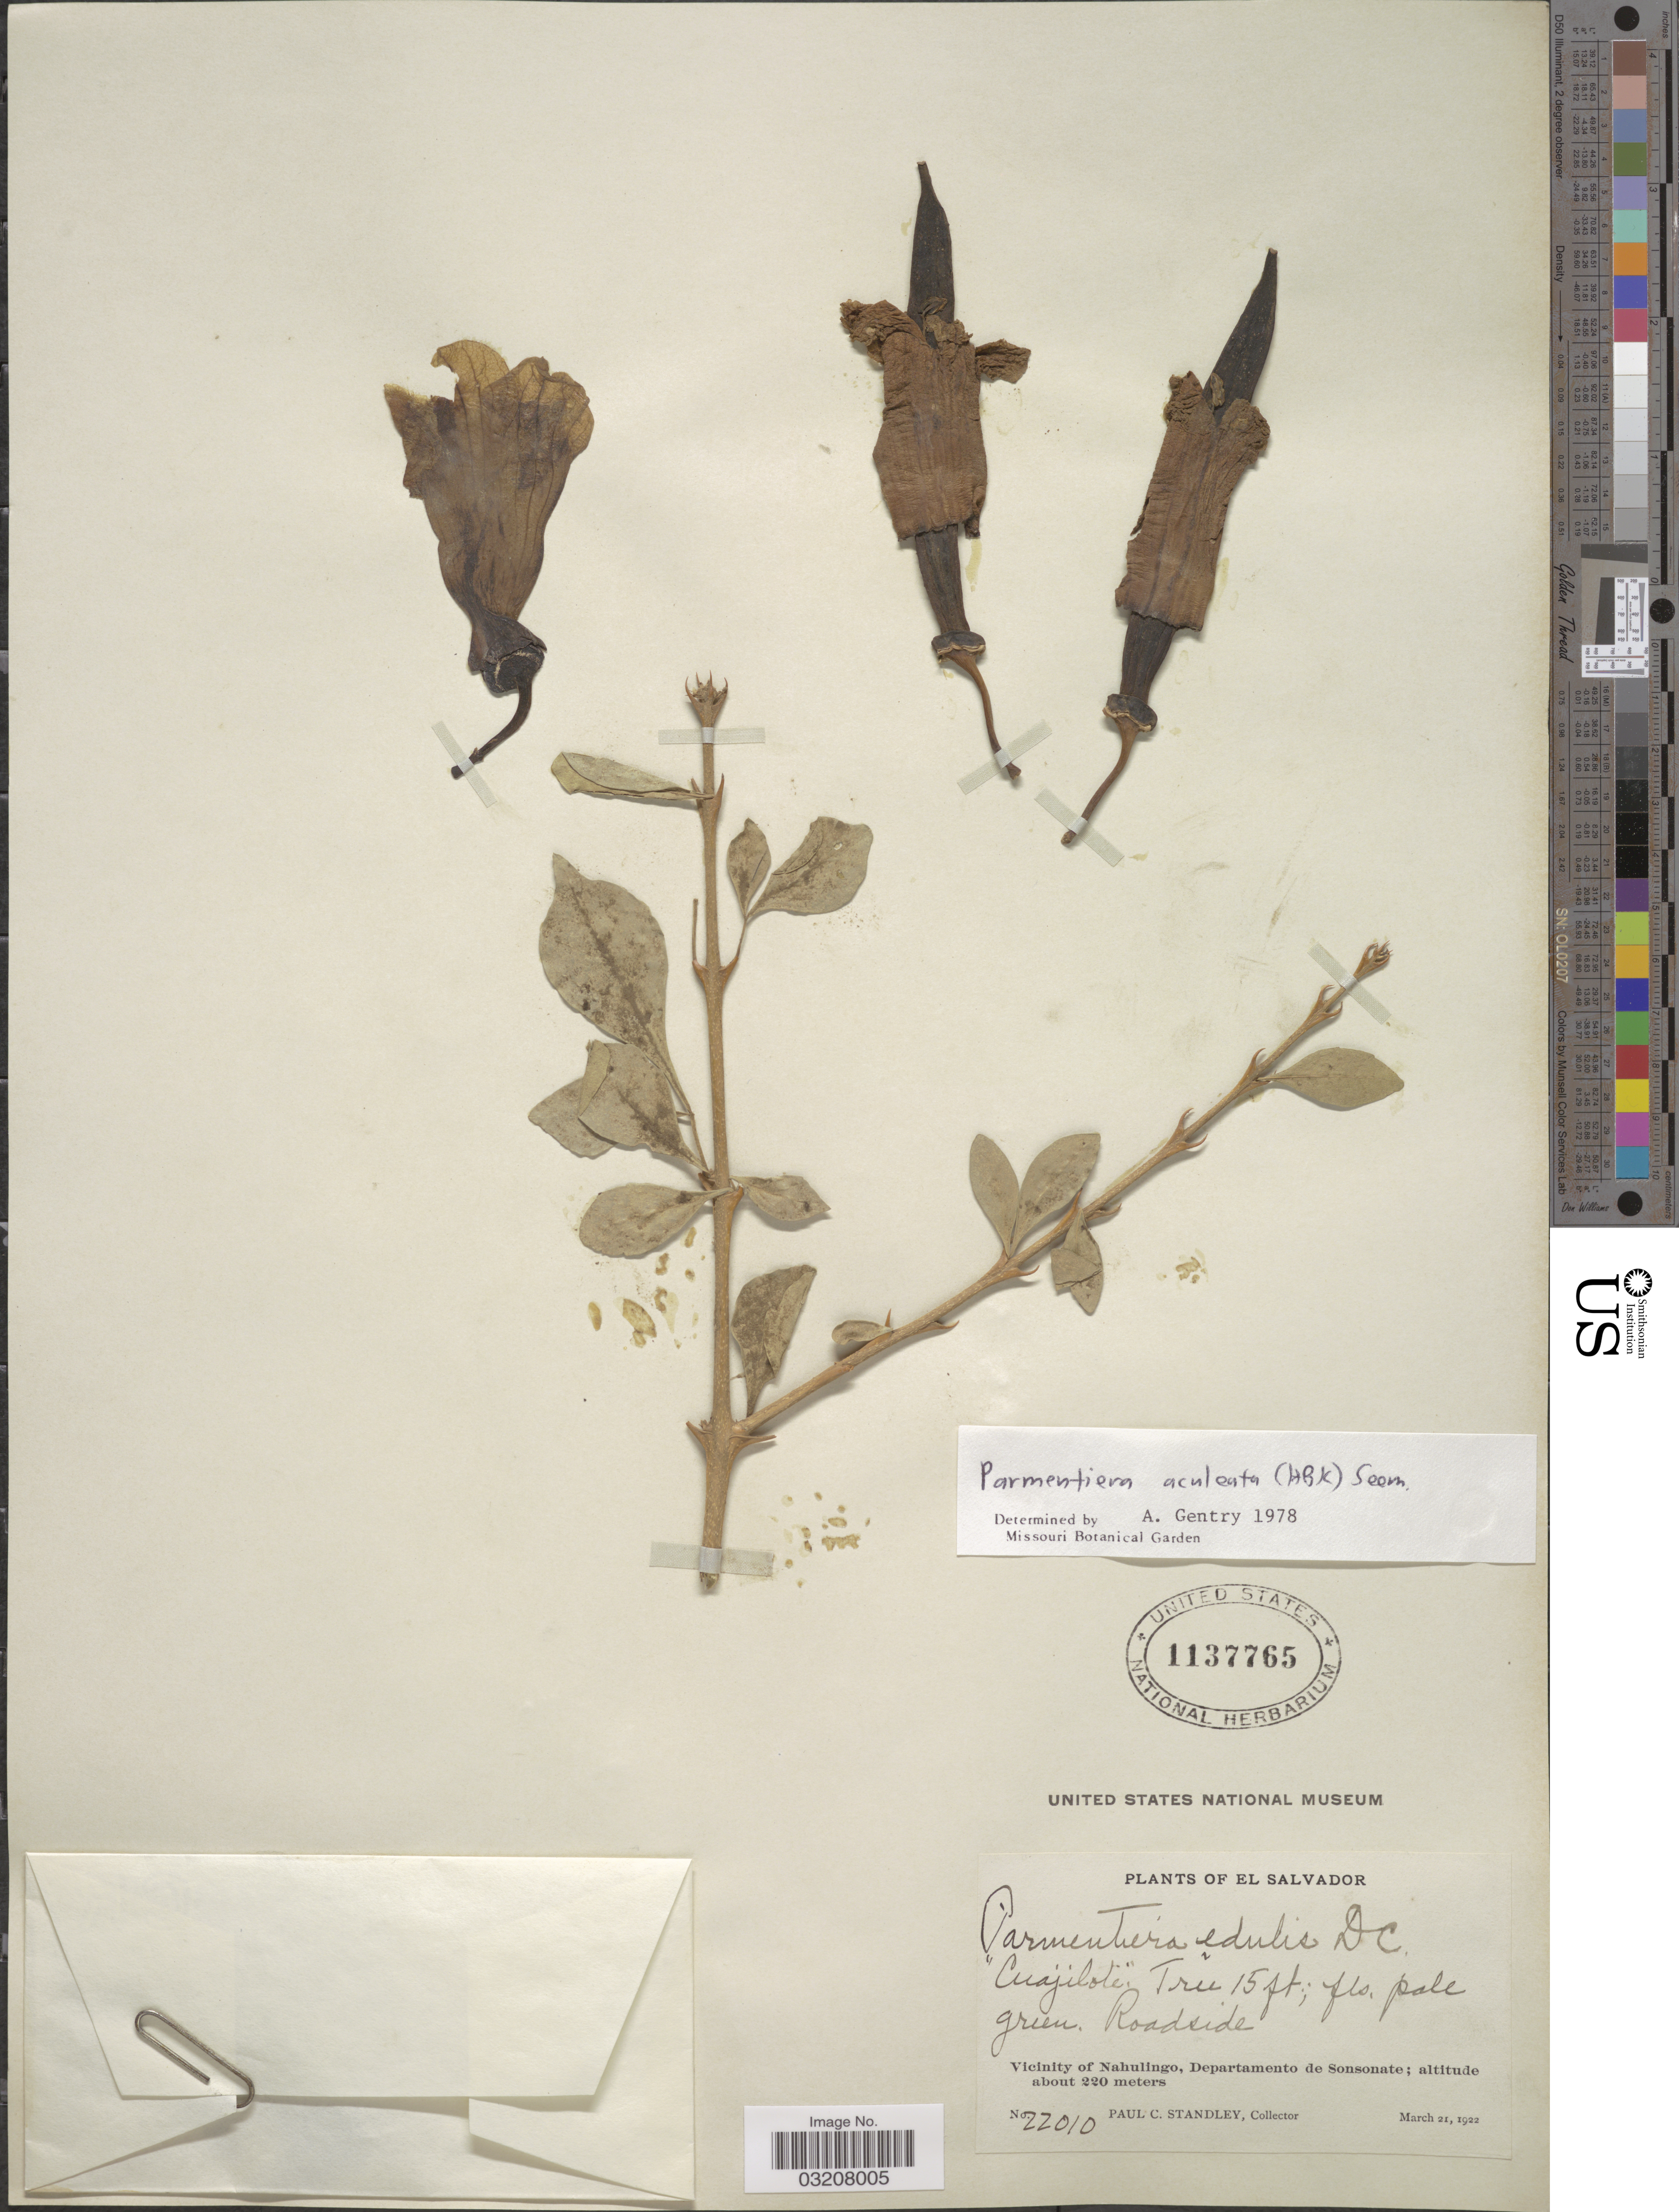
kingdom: Plantae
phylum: Tracheophyta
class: Magnoliopsida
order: Lamiales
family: Bignoniaceae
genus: Parmentiera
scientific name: Parmentiera aculeata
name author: (Kunth) Seem.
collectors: P. C. Standley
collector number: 22010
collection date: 1922-03-21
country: El Salvador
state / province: Sonsonate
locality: Roadside. Vicinity of Nahulingo, Departamento de Sonsonate.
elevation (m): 220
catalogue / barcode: US 1137765